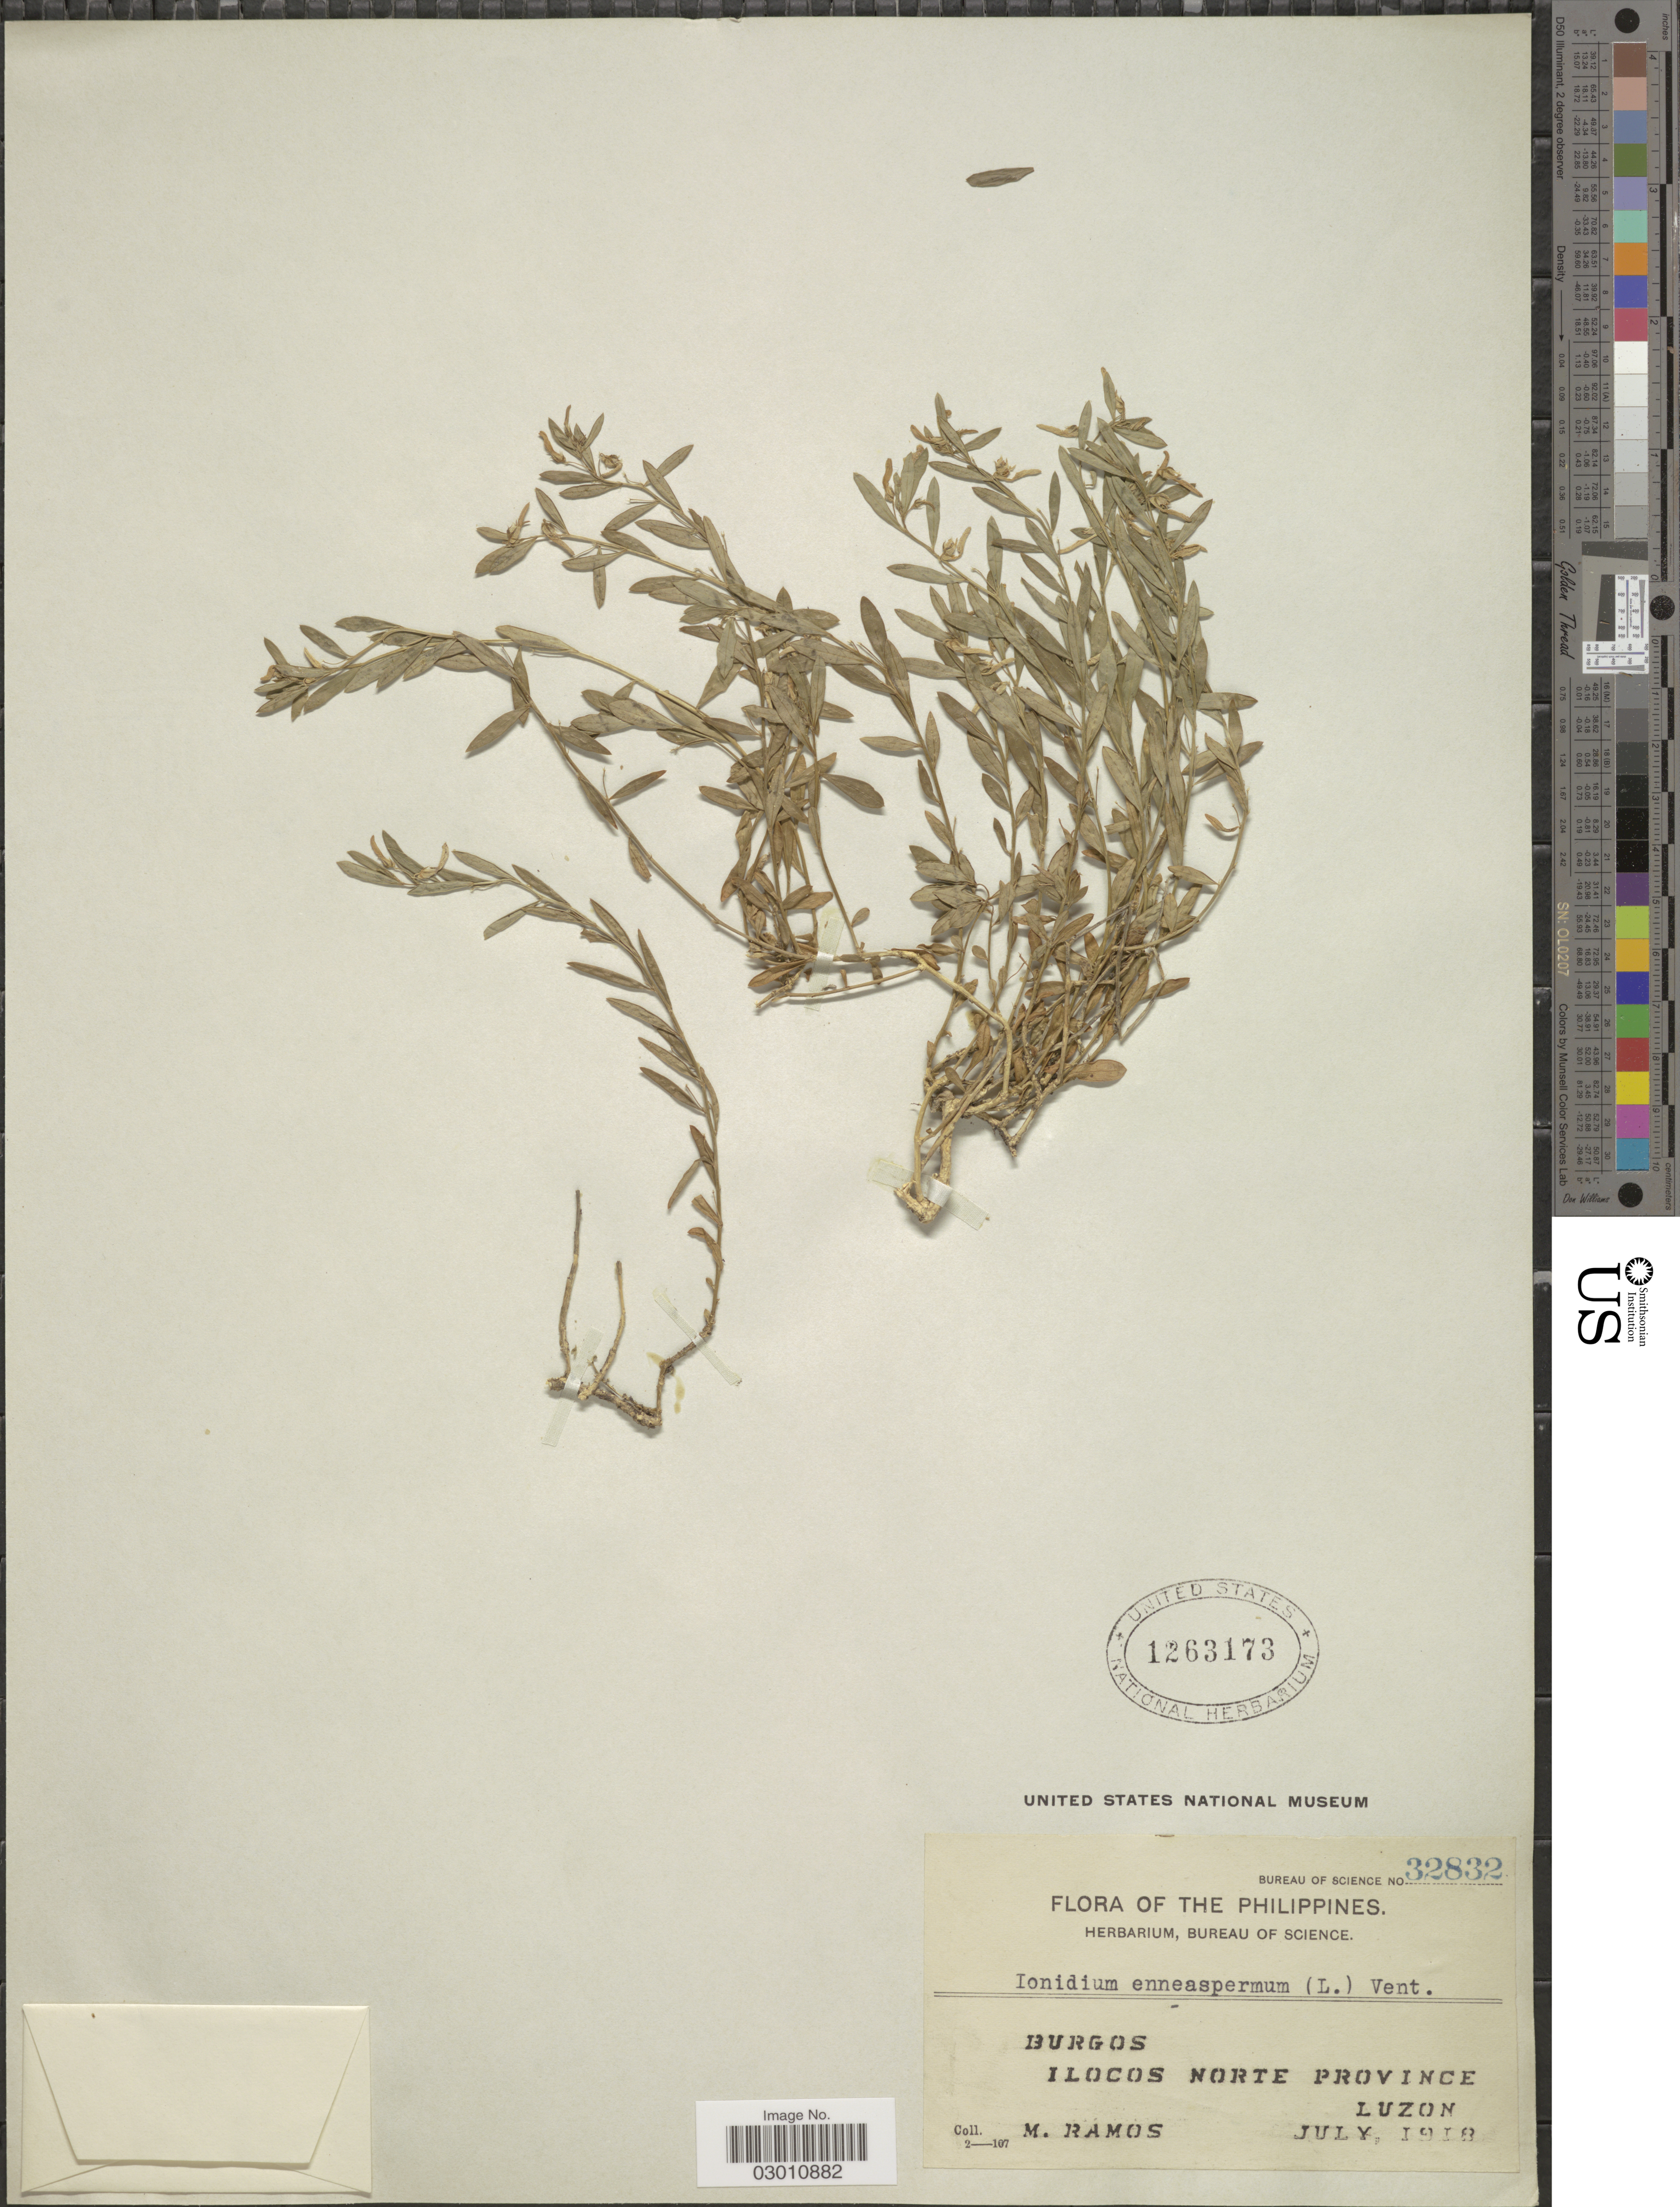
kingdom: Plantae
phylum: Tracheophyta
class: Magnoliopsida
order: Malpighiales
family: Violaceae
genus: Pigea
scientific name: Pigea enneasperma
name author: (L.) P.I. Forst.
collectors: M. Ramos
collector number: Bureau of Science 32832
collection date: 1918-07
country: Philippines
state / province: Ilocos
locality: Burgos. Ilocos Norte Province Luzon.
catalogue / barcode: US 1263173